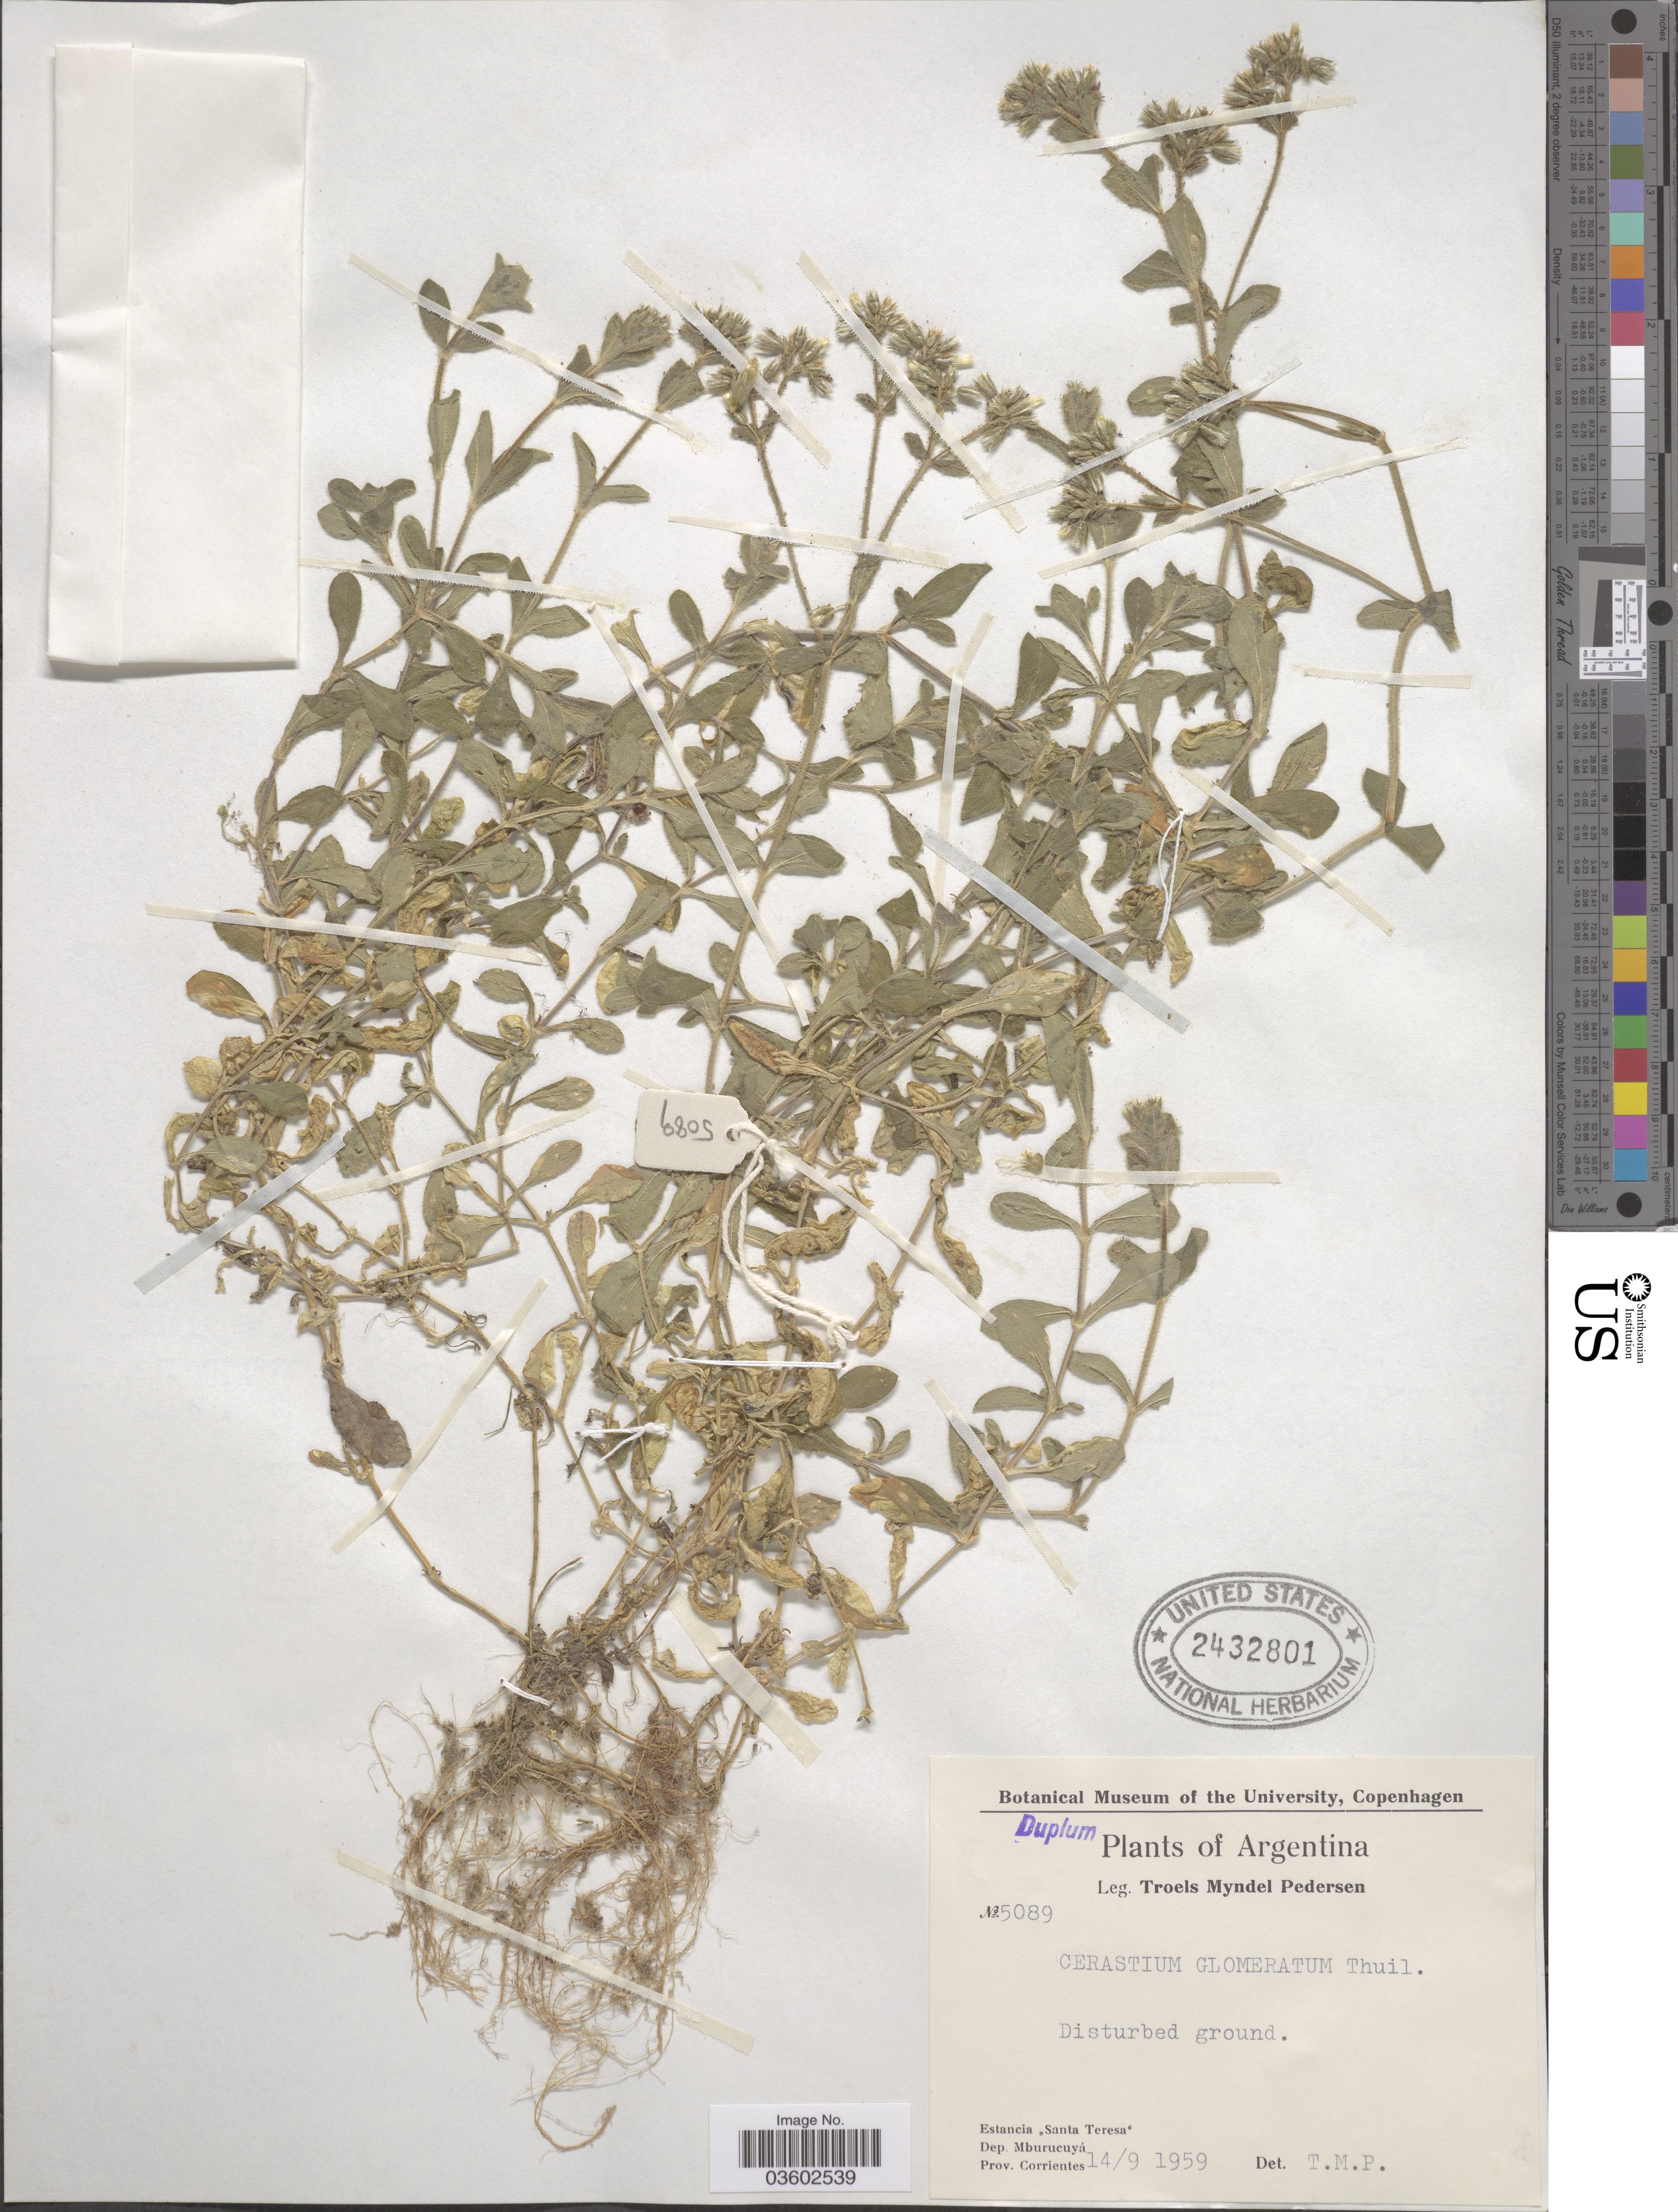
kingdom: Plantae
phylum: Tracheophyta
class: Magnoliopsida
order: Caryophyllales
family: Caryophyllaceae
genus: Cerastium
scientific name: Cerastium glomeratum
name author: Thuill.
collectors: T. Pederson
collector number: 5089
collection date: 1959-09-14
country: Argentina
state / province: Corrientes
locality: Estancia "Santa Teresa", Dep. Mburucuyá.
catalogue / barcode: US 2432801